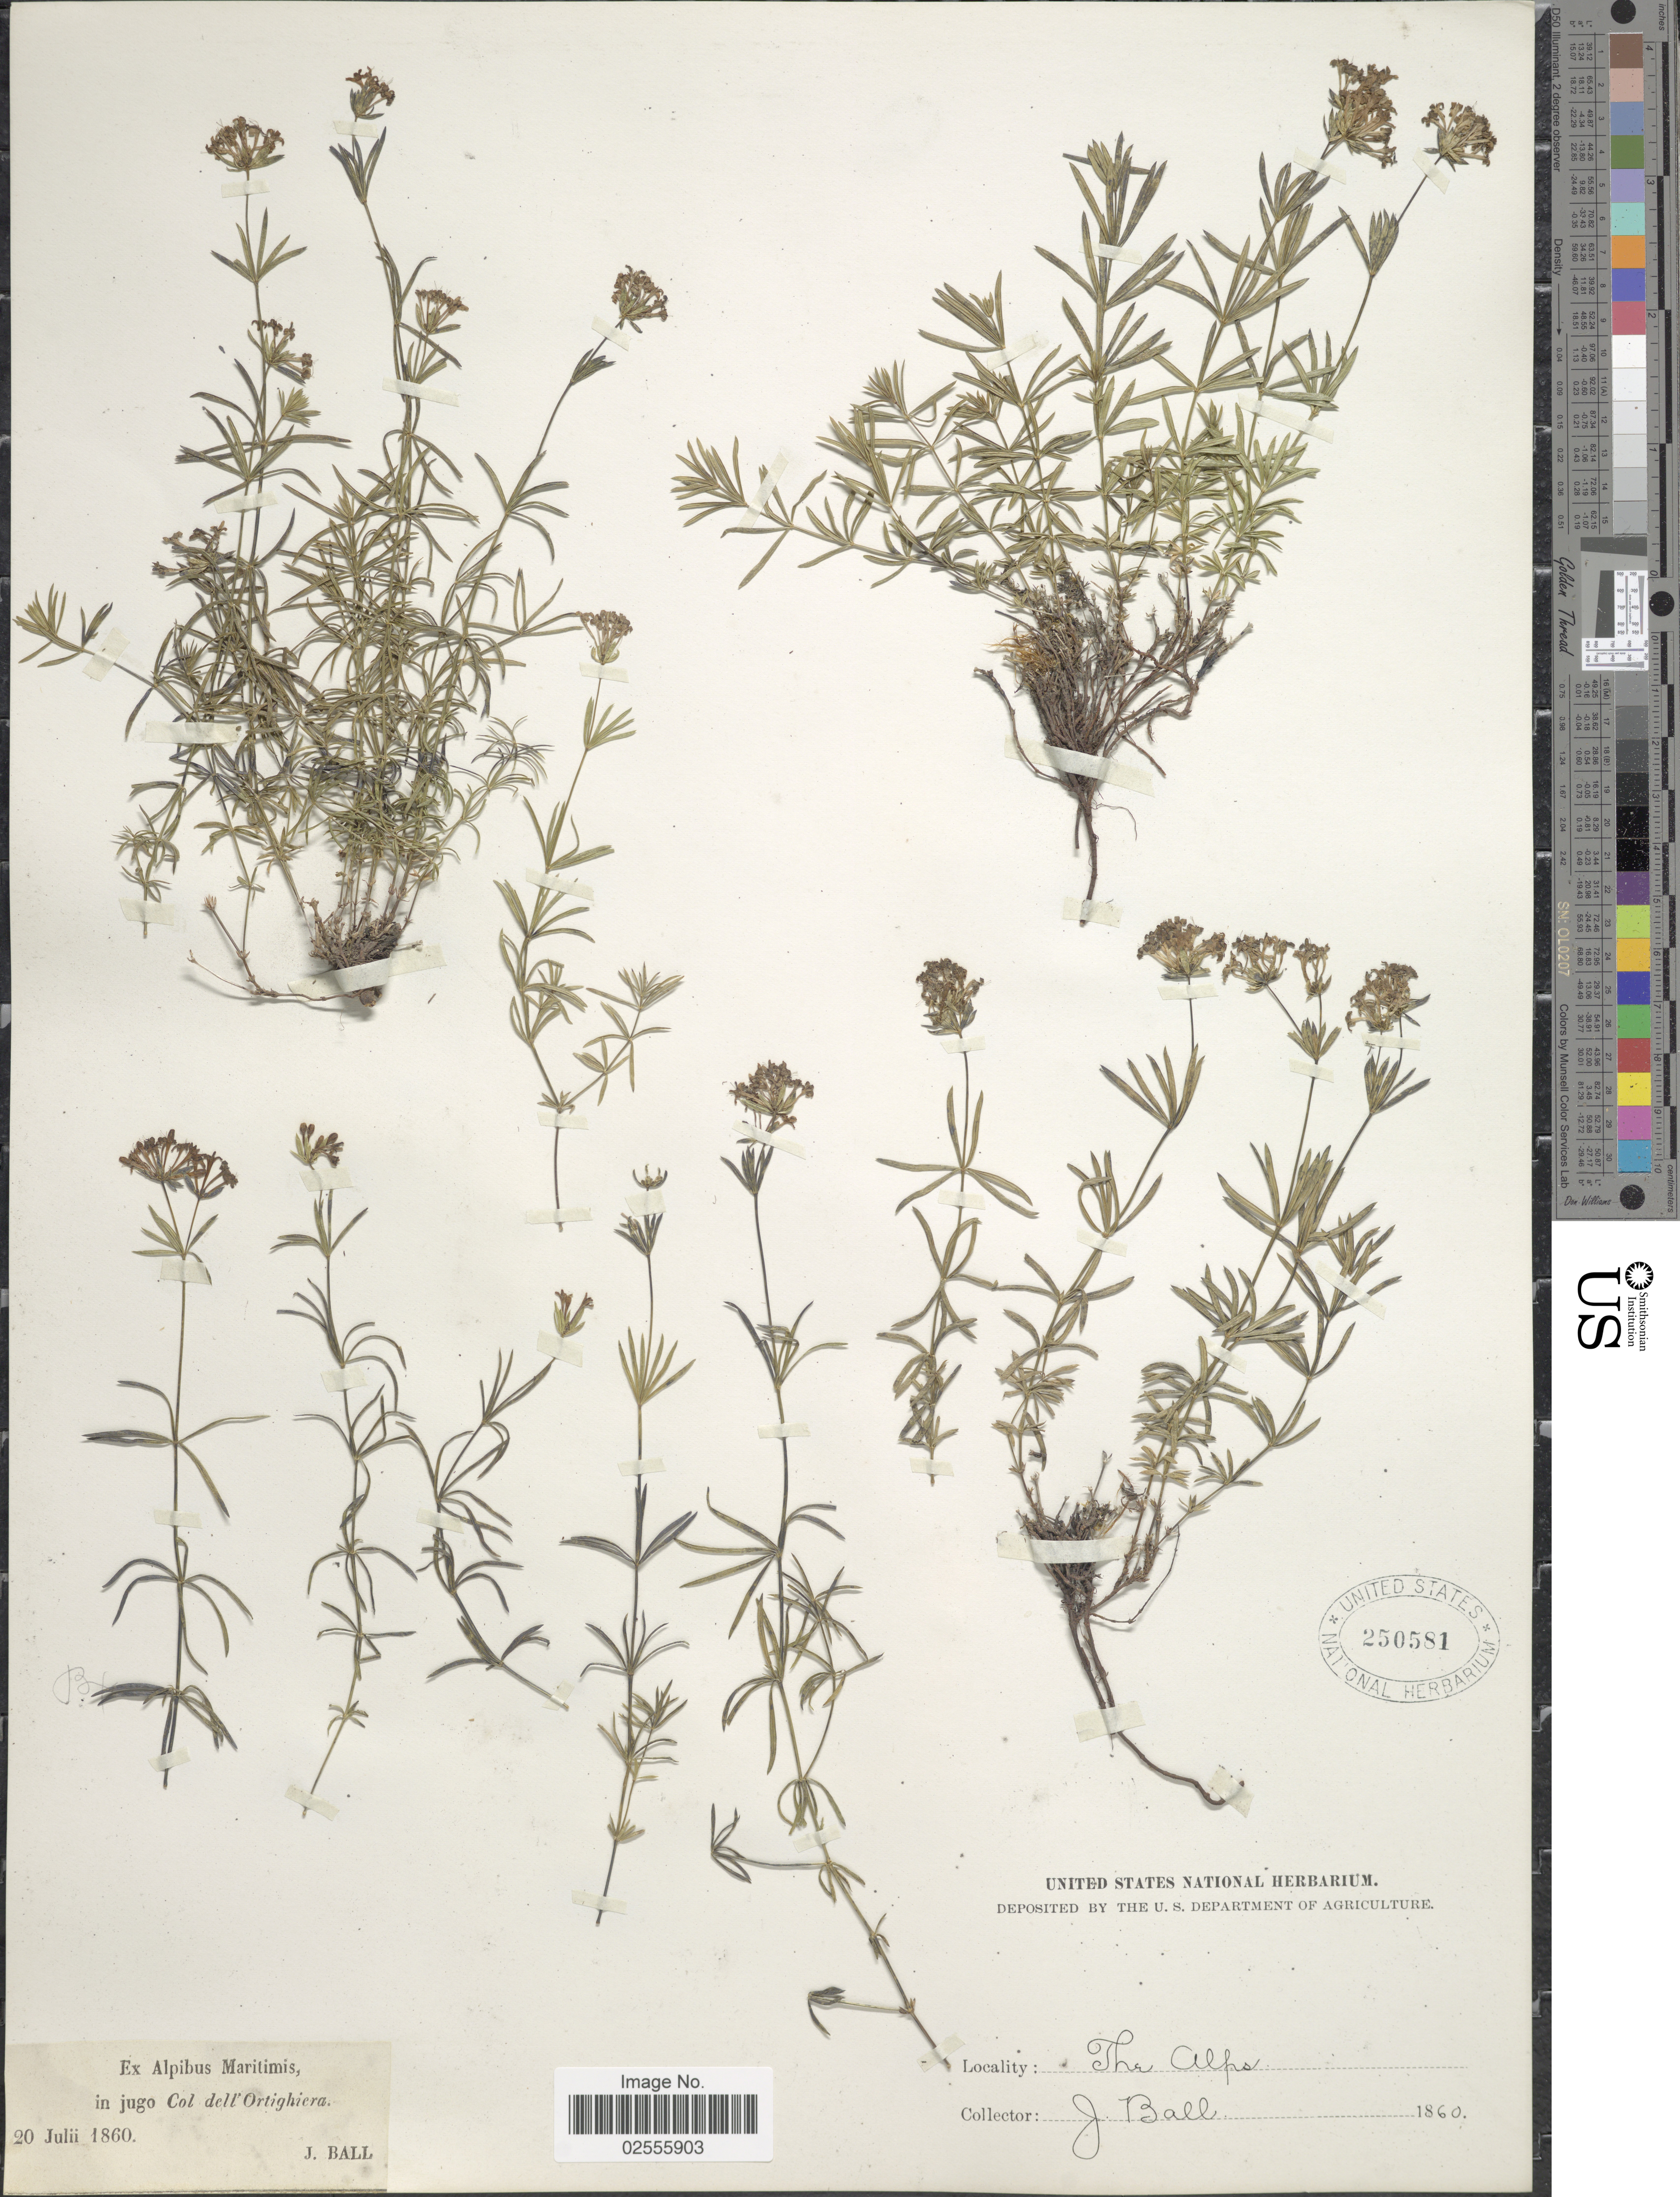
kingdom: Plantae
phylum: Tracheophyta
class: Magnoliopsida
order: Gentianales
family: Rubiaceae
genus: Asperula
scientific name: Asperula sp.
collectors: J. Ball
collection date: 1860-07-20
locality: The Alps, Ex Alpibus Maritimis, in jugo Col dell'Ortighiera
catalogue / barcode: US 250581